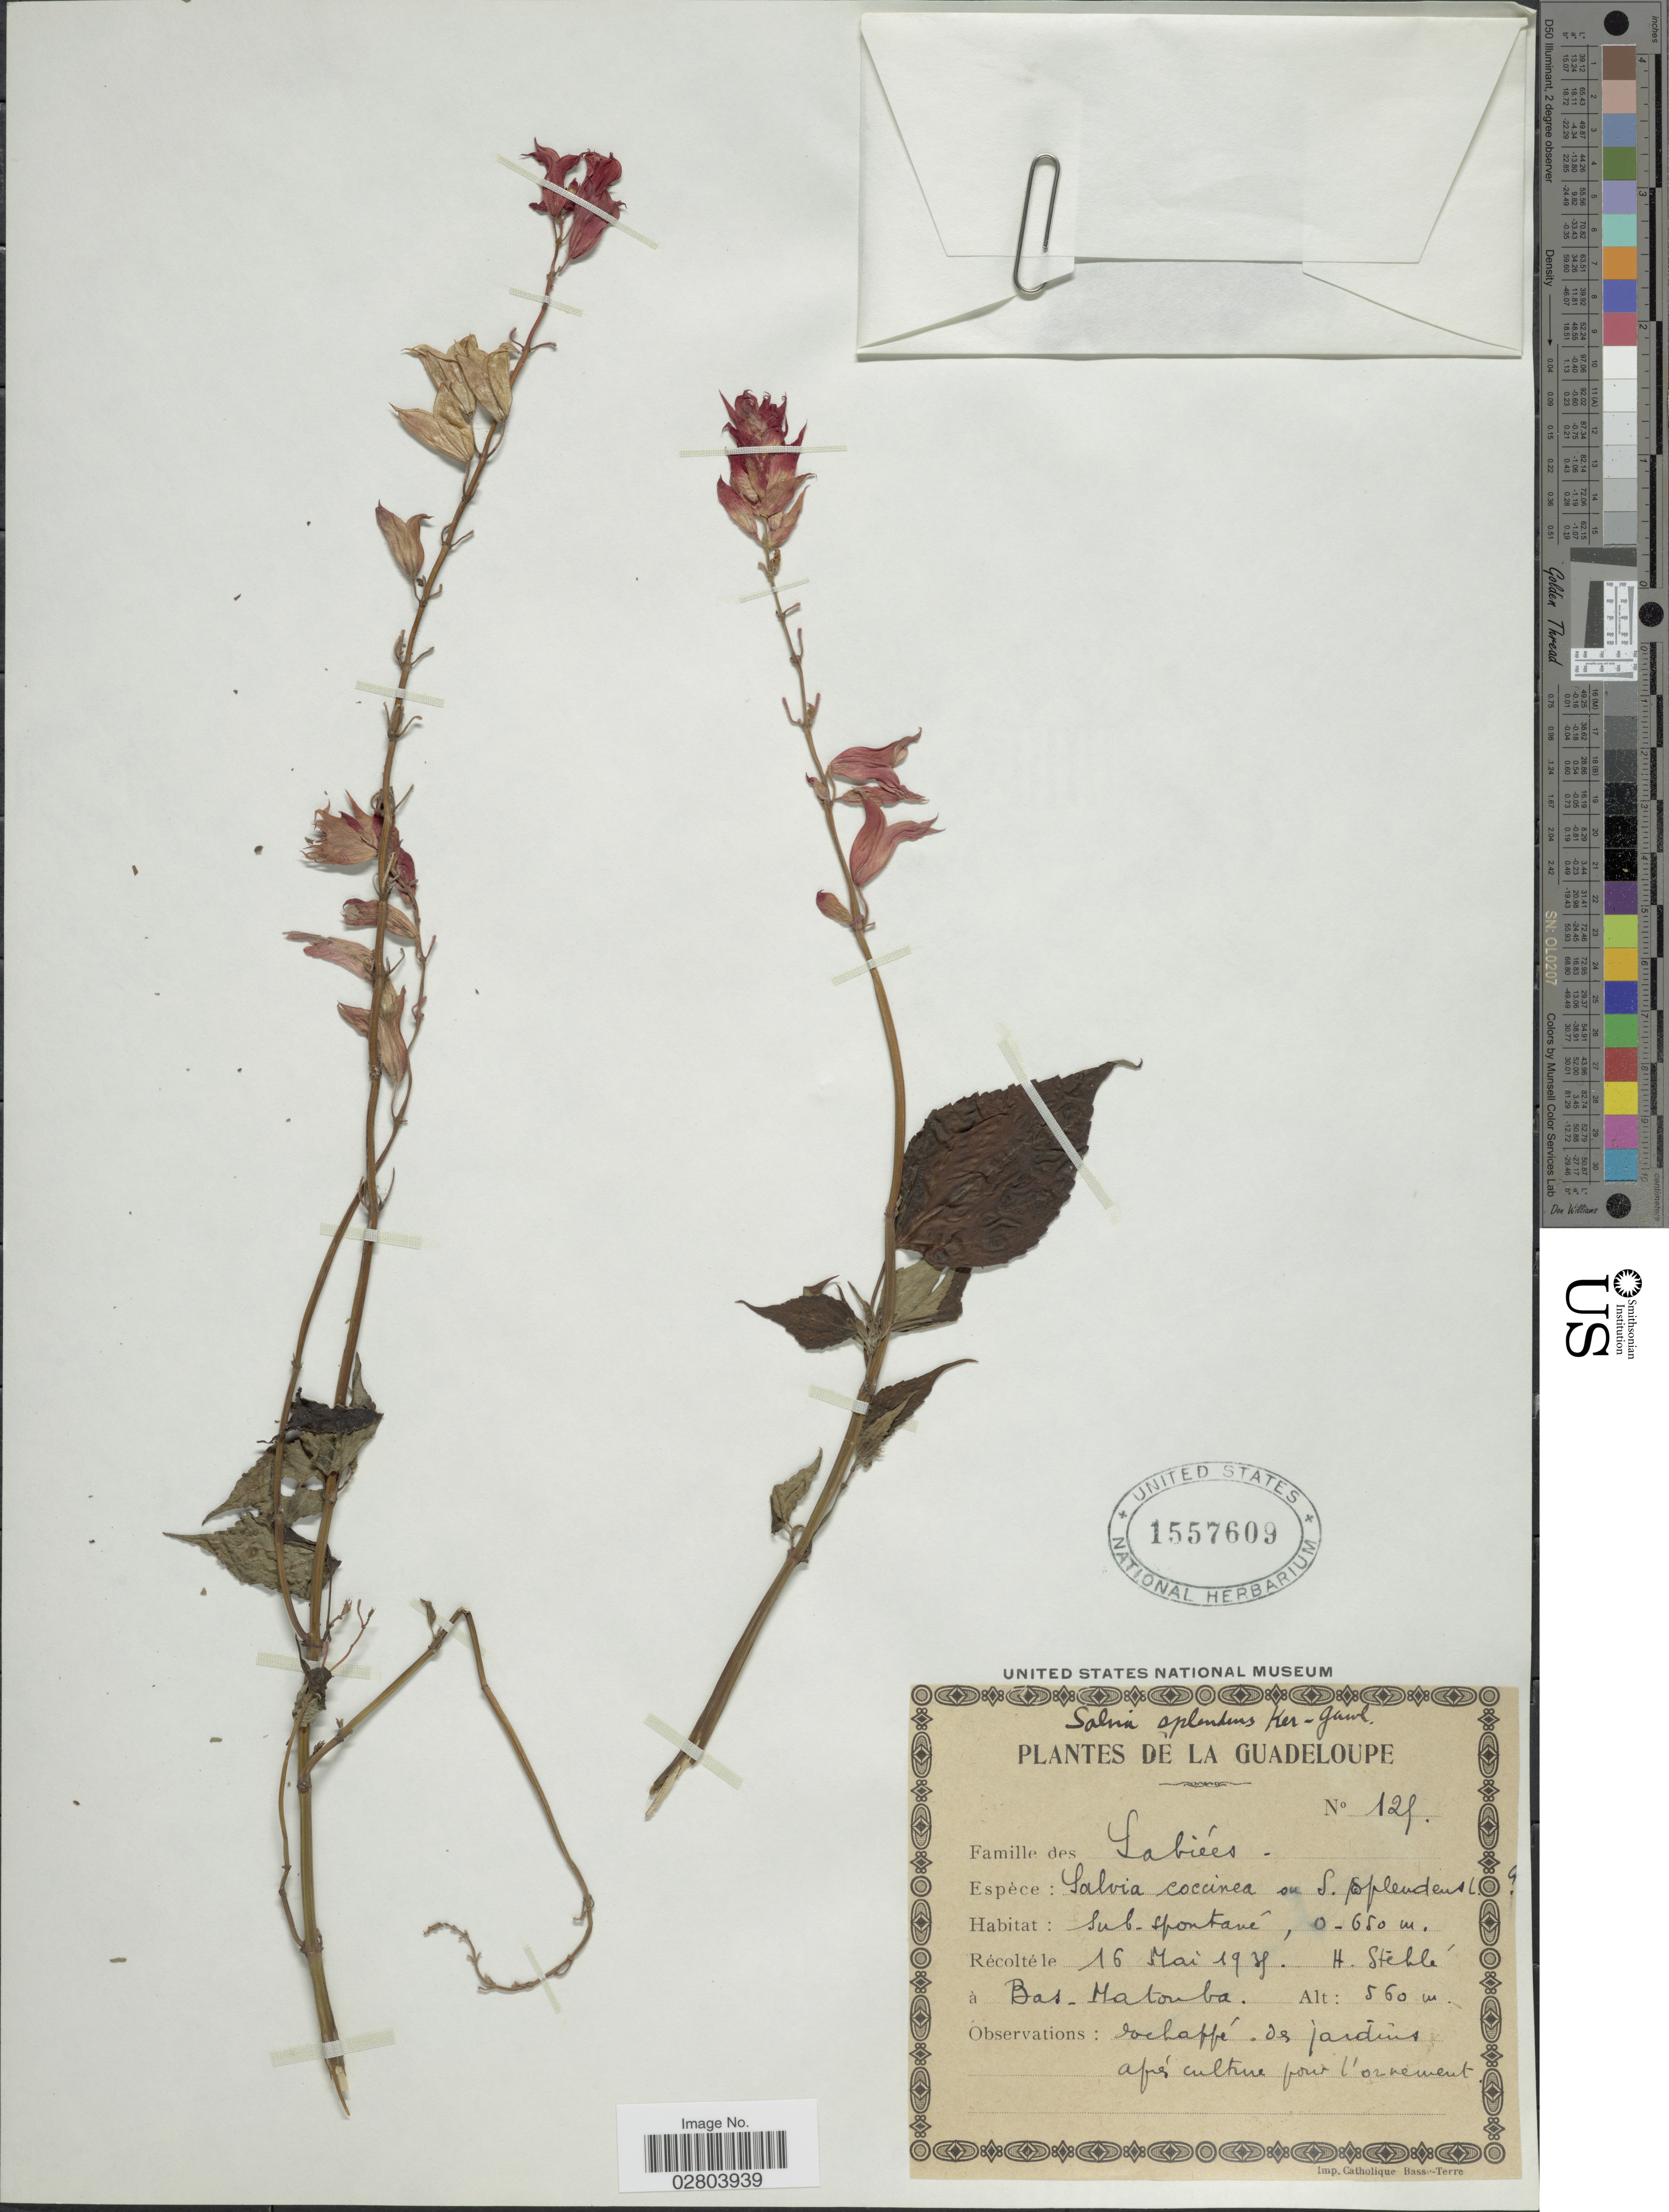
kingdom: Plantae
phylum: Tracheophyta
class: Magnoliopsida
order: Lamiales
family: Lamiaceae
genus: Salvia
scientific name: Salvia splendens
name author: Sellow ex Nees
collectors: H. Stehlé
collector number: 125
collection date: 1935-05-16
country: Guadeloupe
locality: Bas-Matouba.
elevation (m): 560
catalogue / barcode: US 1557609